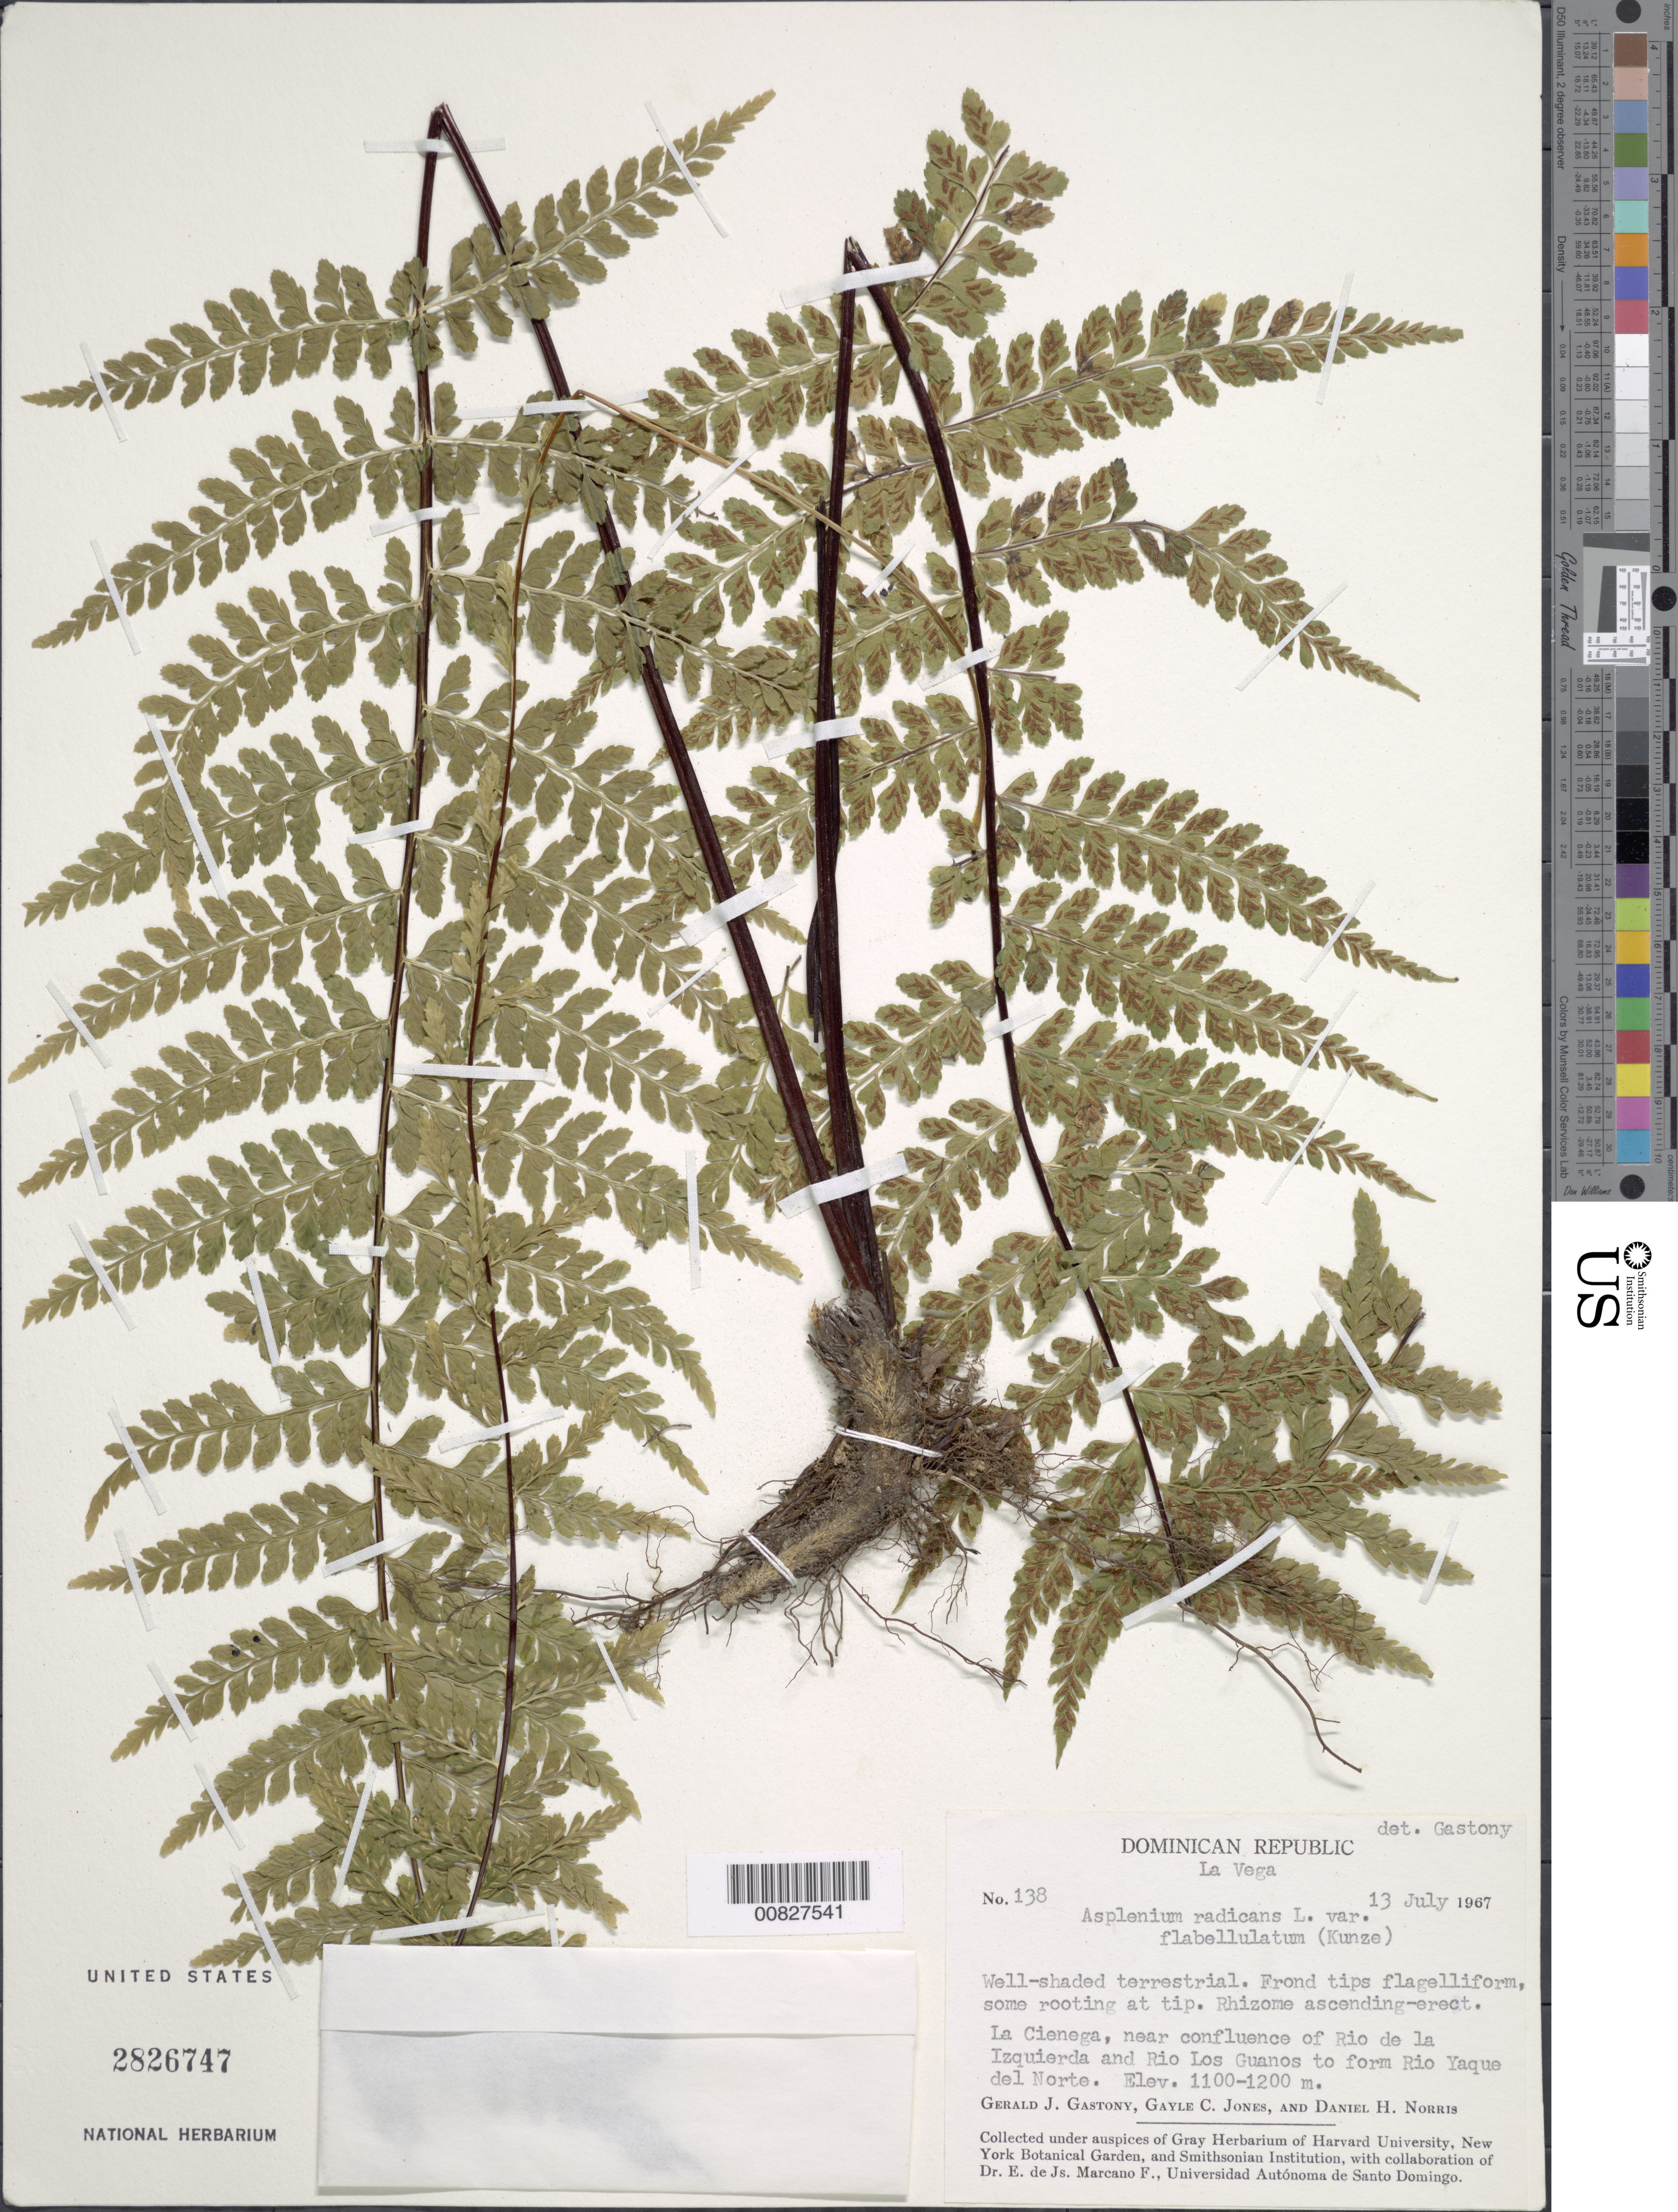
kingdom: Plantae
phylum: Tracheophyta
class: Polypodiopsida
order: Polypodiales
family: Aspleniaceae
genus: Asplenium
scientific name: Asplenium radicans var. partitum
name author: (Klotzsch) Hieron.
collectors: G. Gastony, G. C. Jones & D. H. Norris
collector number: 138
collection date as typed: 13 Jul 1967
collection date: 1967-07-13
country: Dominican Republic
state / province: La Vega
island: Hispaniola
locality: La Cienega, confluence of Río de la Izquierda and Río Los Guanos to form Río Yaque del Norte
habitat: Well-shaded terrestrial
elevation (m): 1100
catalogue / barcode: US 2826747